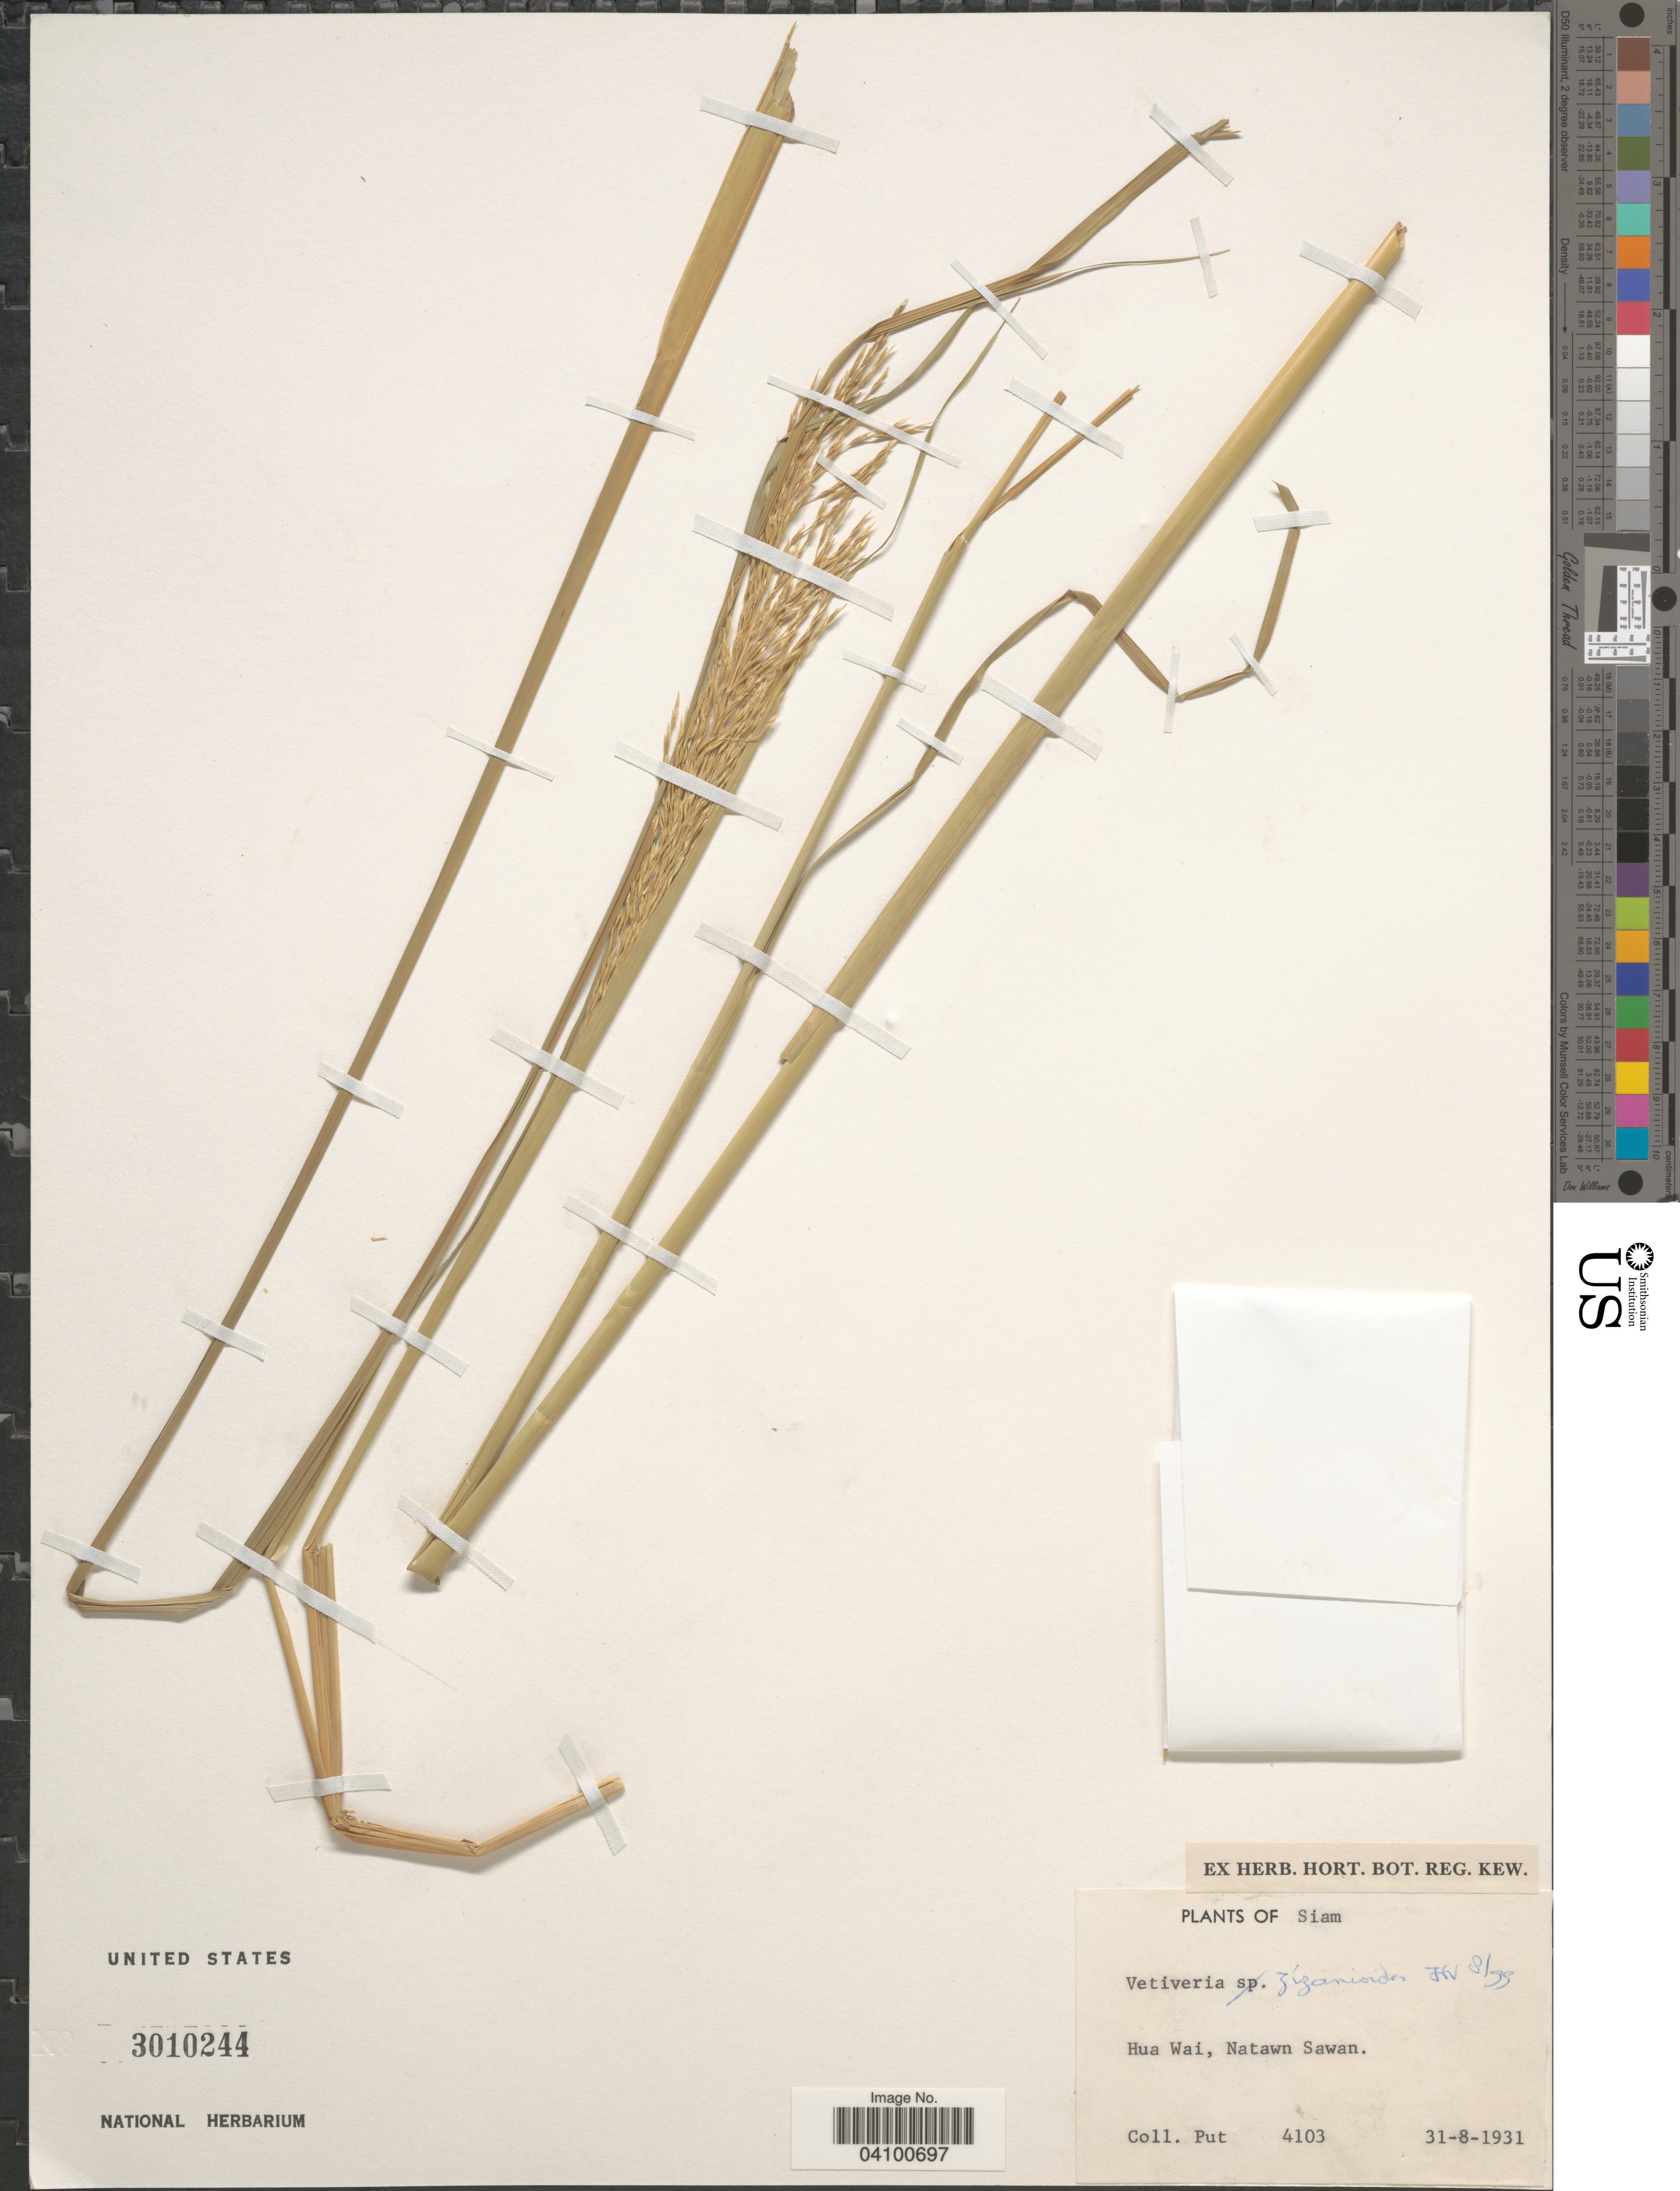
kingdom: Plantae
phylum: Tracheophyta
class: Liliopsida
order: Poales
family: Poaceae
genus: Chrysopogon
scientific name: Chrysopogon zizanioides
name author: (L.) Roberty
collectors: -. Put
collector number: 4103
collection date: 1931-08-31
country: Thailand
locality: Siam. Hua Wai, Natawn Sawan.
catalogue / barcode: US 3010244